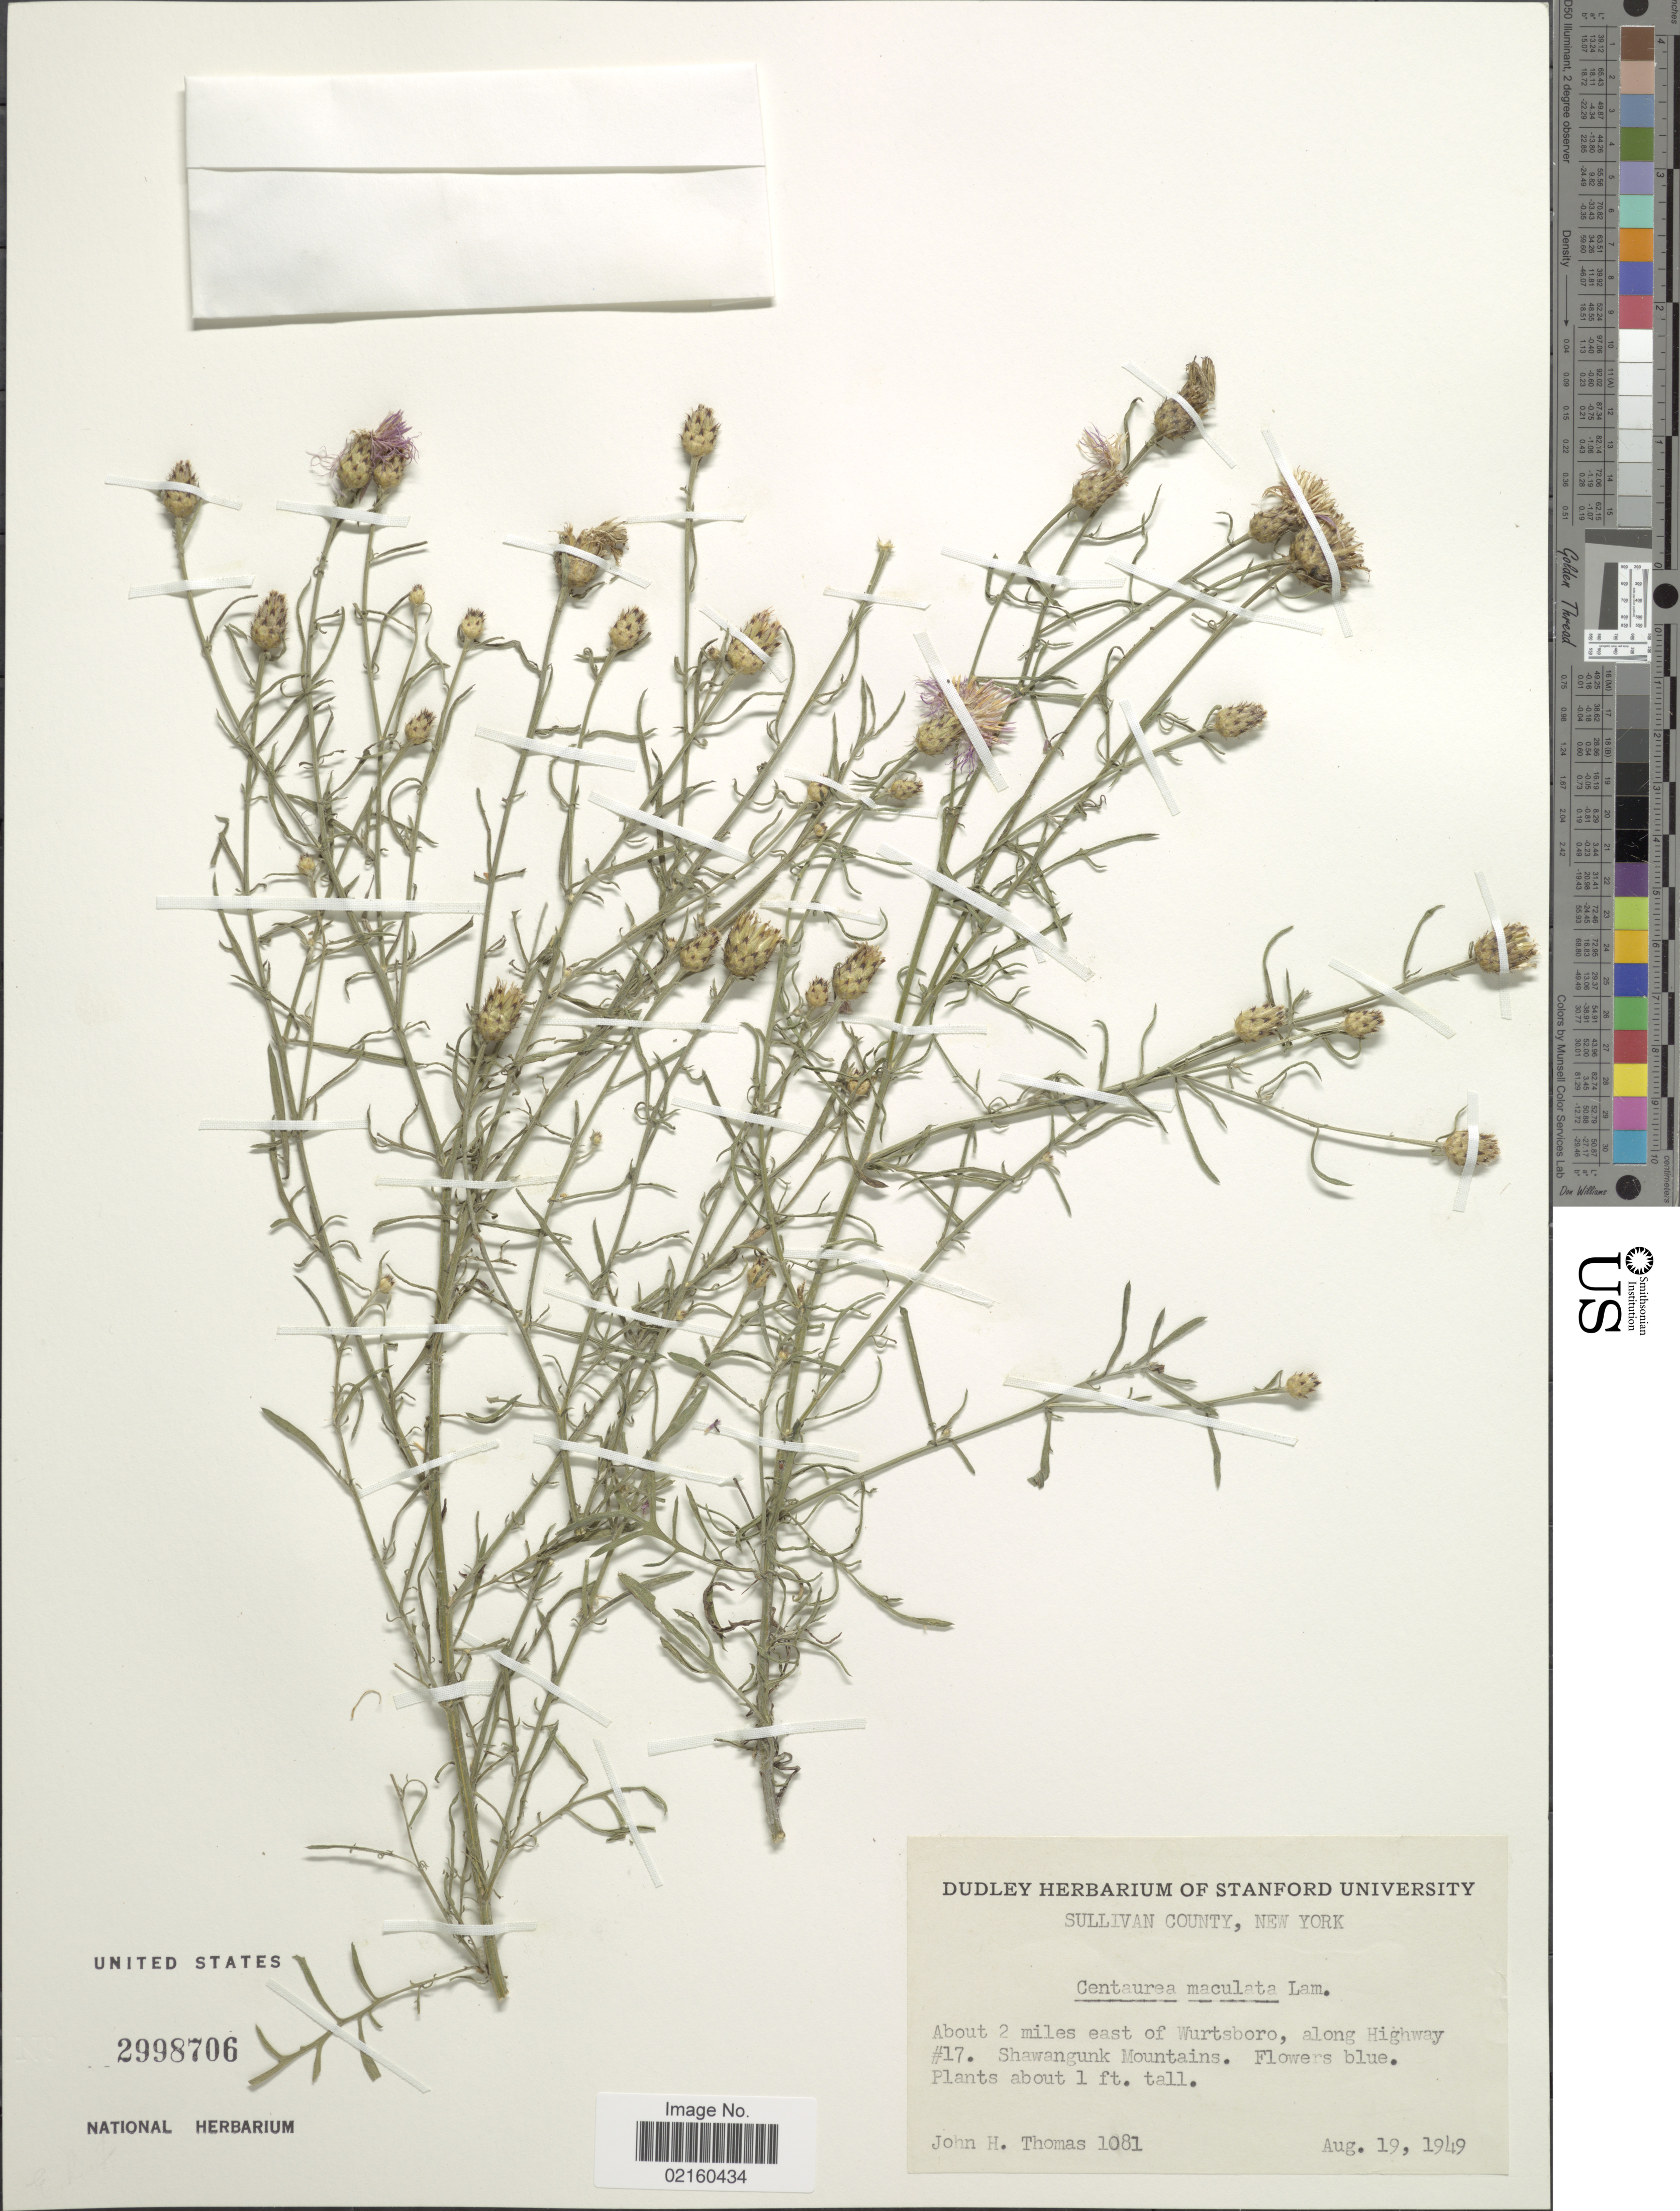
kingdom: Plantae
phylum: Tracheophyta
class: Magnoliopsida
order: Asterales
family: Asteraceae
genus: Centaurea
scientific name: Centaurea stoebe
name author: L.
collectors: J. H. Thomas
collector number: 1081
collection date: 1949-08-19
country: United States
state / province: New York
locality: Sullivan County, about 2 miles east of Wurtsboro, along Highway # 17, Shawangunk Mountains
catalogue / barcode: US 2998706